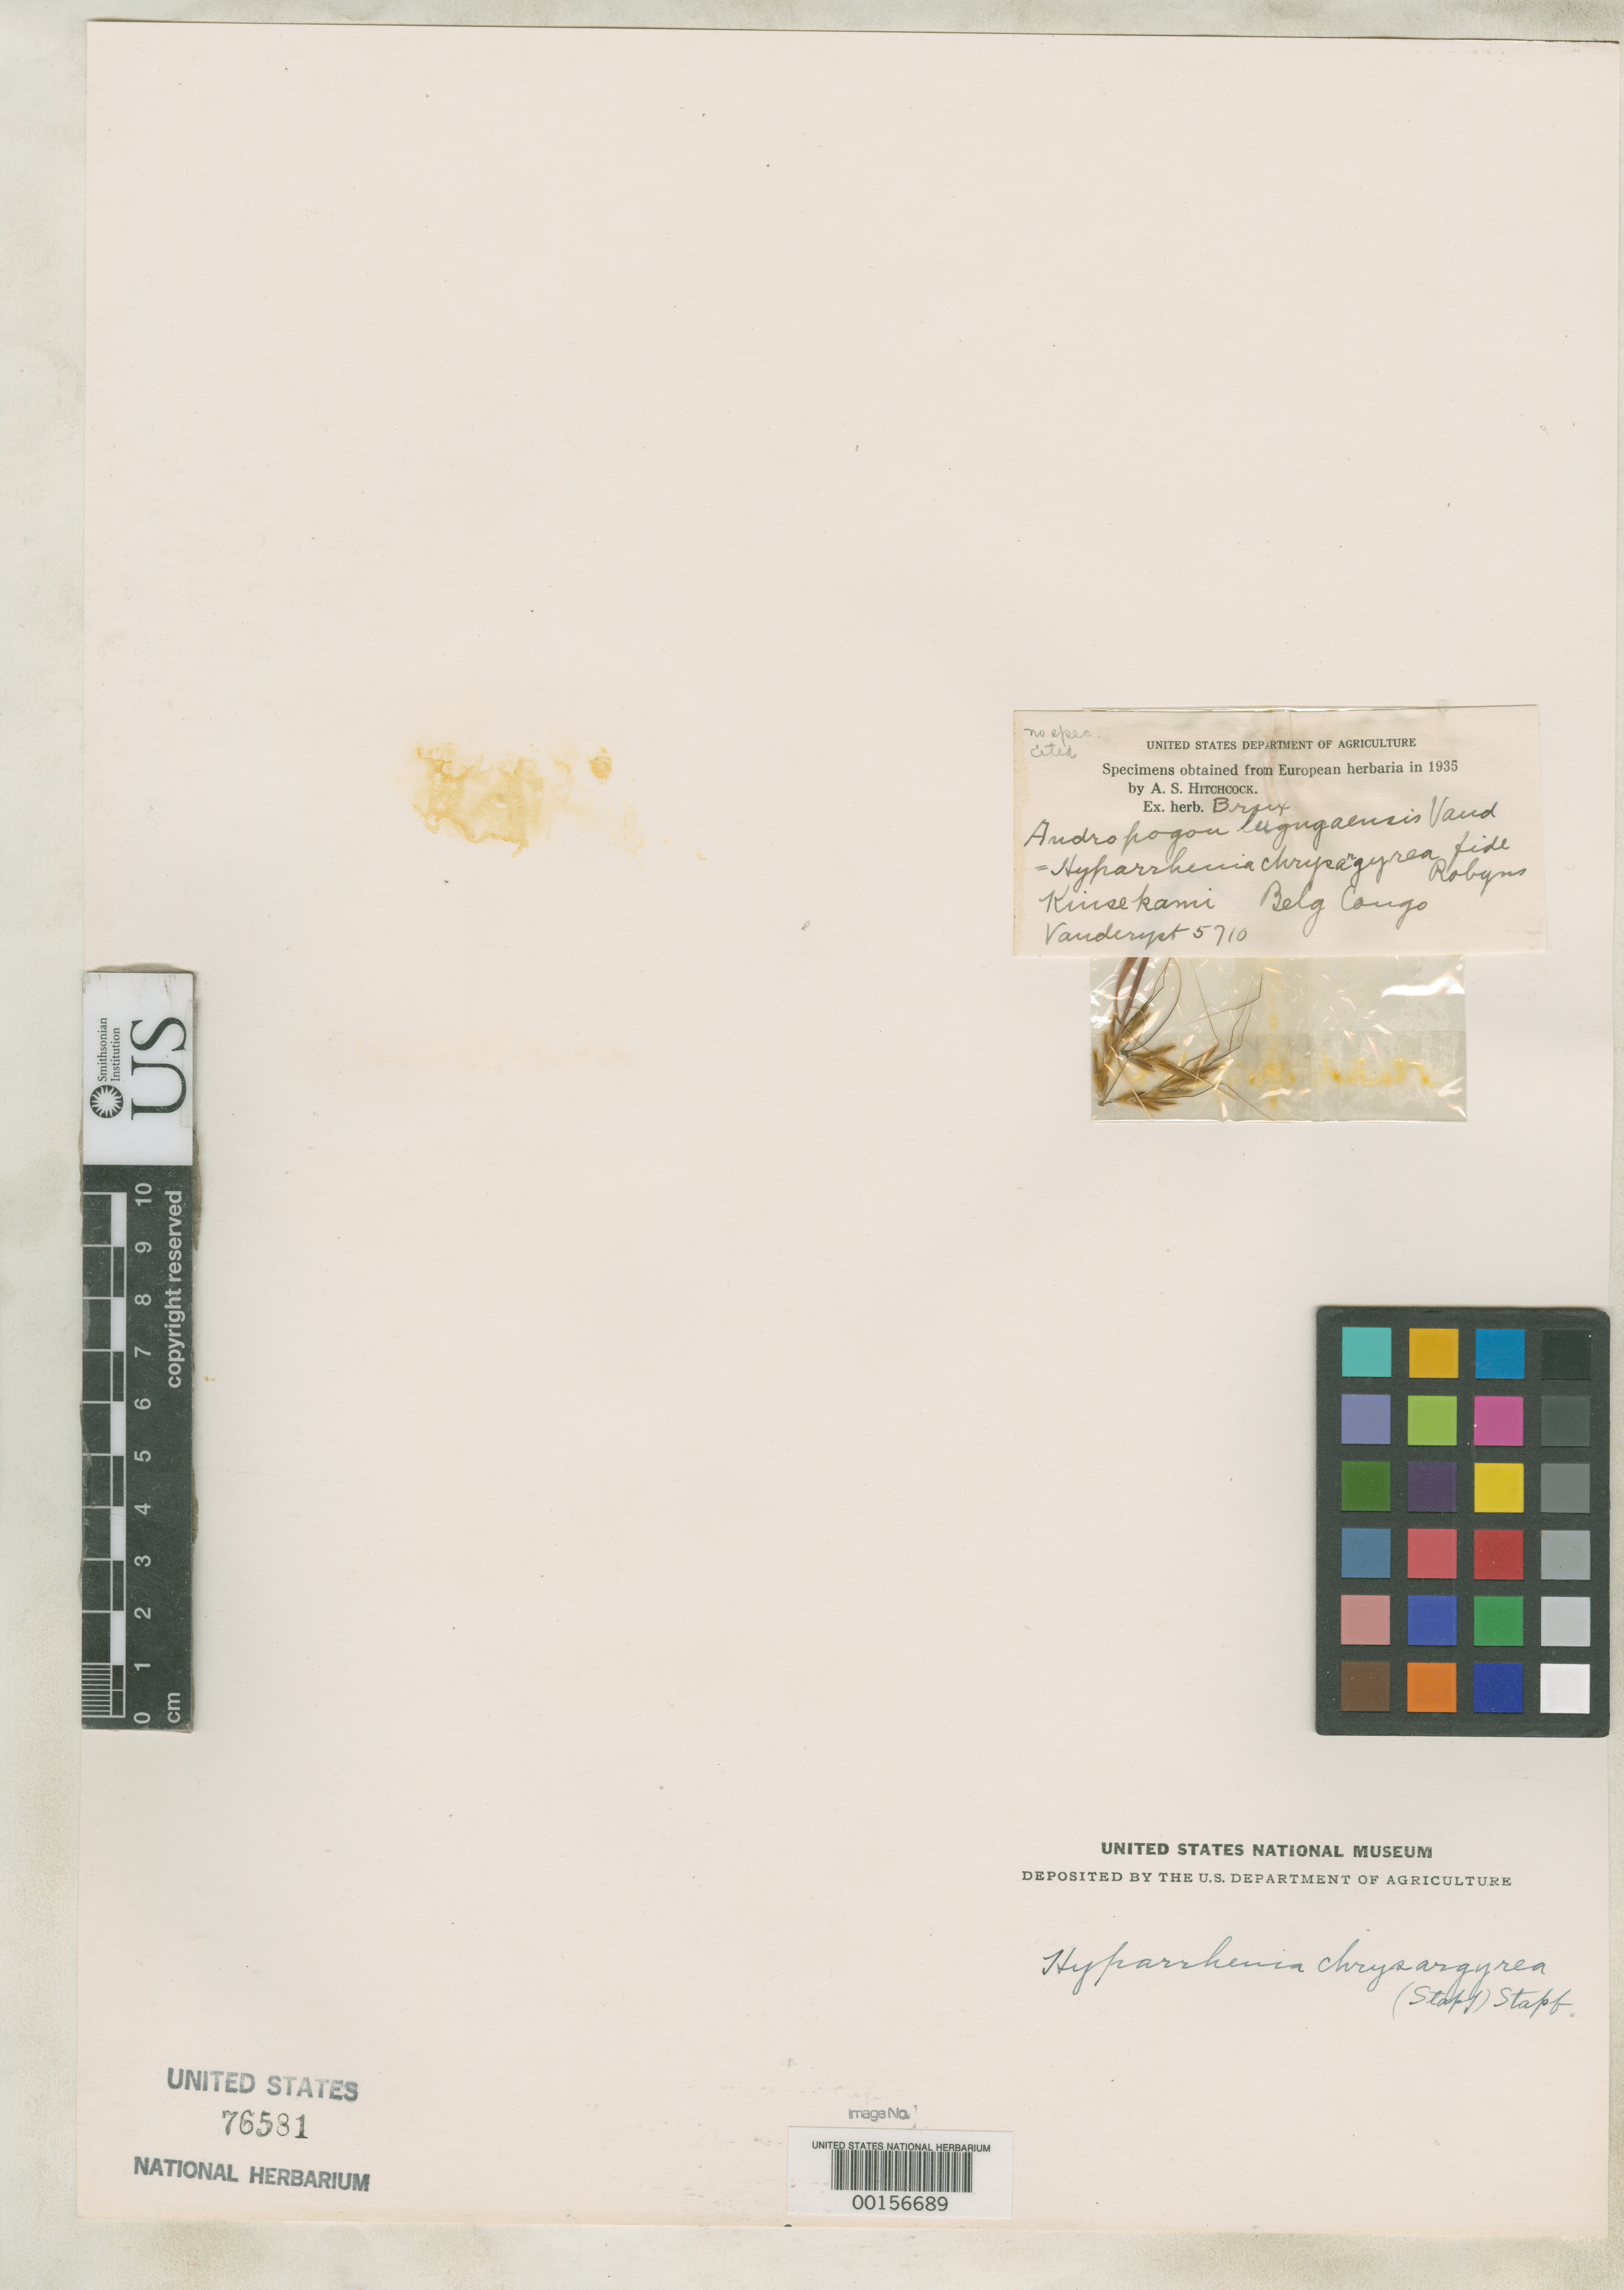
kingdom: Plantae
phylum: Tracheophyta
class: Liliopsida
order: Poales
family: Poaceae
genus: Andropogon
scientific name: Andropogon lugugaensis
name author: Vanderyst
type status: Type Fragment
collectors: H. J. R. Vanderyst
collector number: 5710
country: Congo, Democratic Republic of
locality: Kinsekami.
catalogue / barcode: US 76581